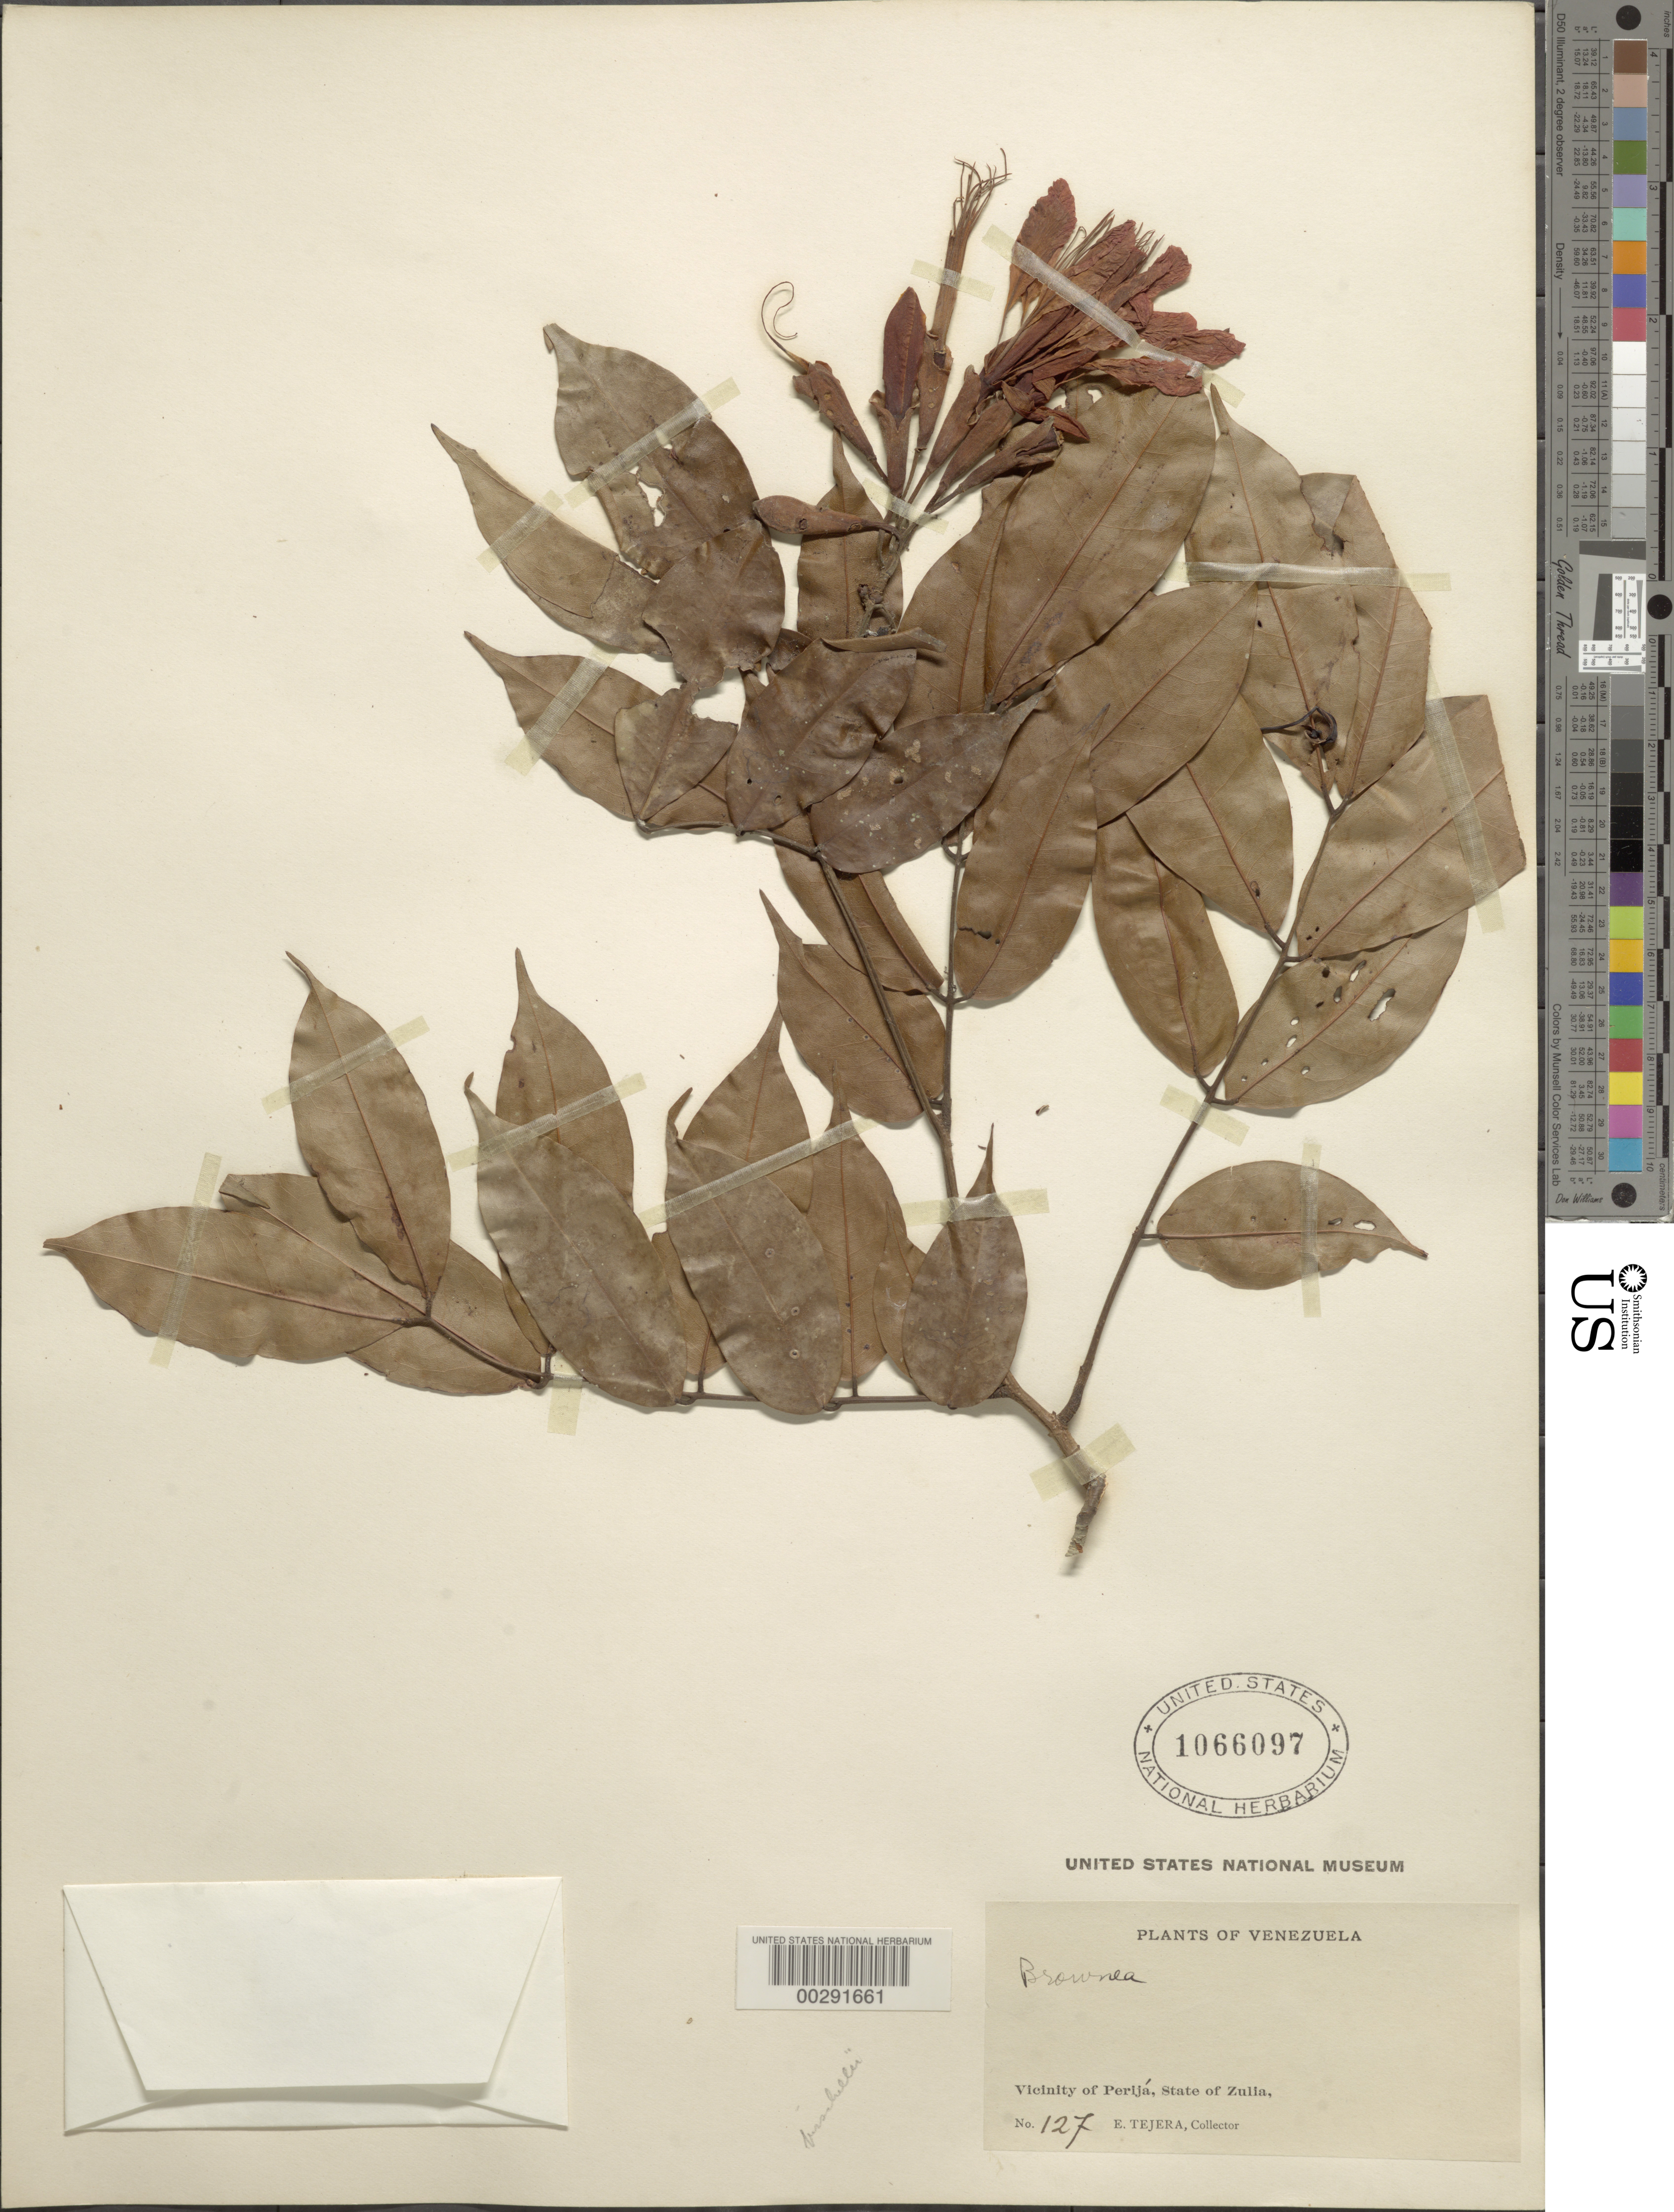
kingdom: Plantae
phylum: Tracheophyta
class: Magnoliopsida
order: Fabales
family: Fabaceae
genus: Brownea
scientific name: Brownea coccinea subsp. coccinea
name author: Jacq.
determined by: Santos-Silva, J.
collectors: E. Tejera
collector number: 127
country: Venezuela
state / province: Zulia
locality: Vicinity of perija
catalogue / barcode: US 1066097